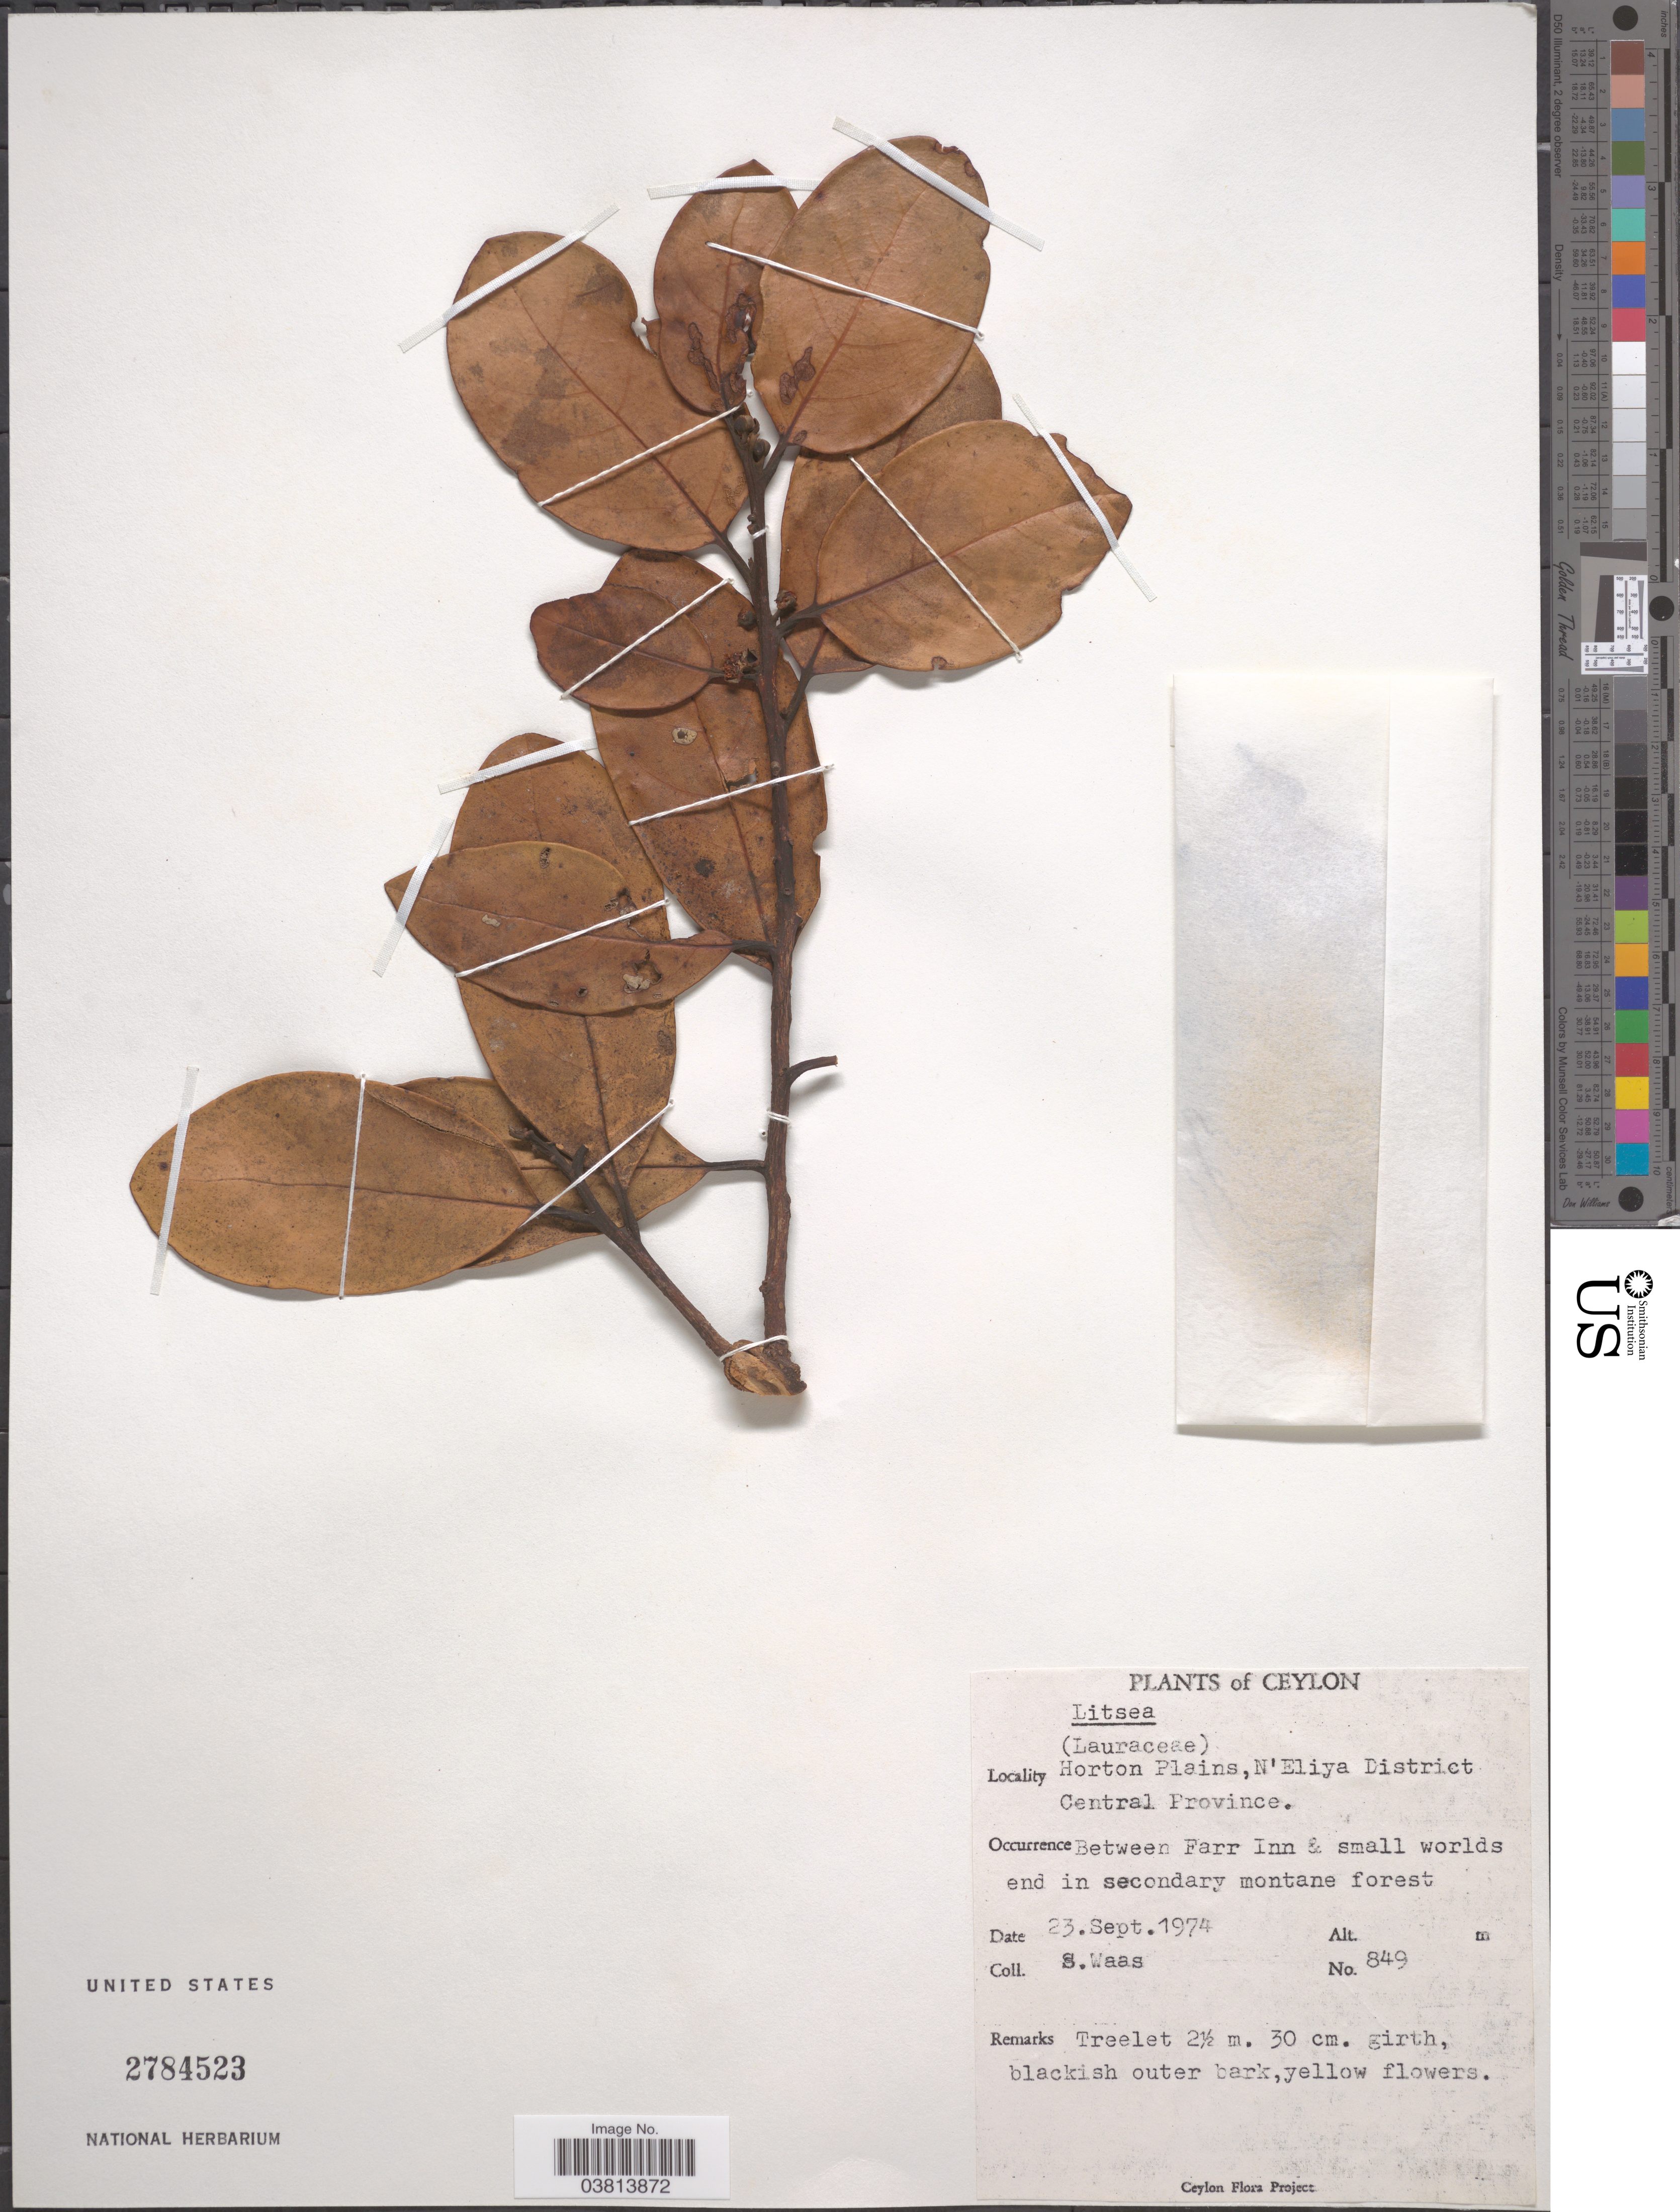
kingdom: Plantae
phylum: Tracheophyta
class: Magnoliopsida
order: Laurales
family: Lauraceae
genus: Litsea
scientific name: Litsea sp.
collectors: S. Waas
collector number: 849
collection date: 1974-09-23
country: Sri Lanka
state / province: Central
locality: Ceylon. Horton Plains, N'Eliya District. Between Farr Inn & small worlds end in secondary montane forest.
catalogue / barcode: US 2784523